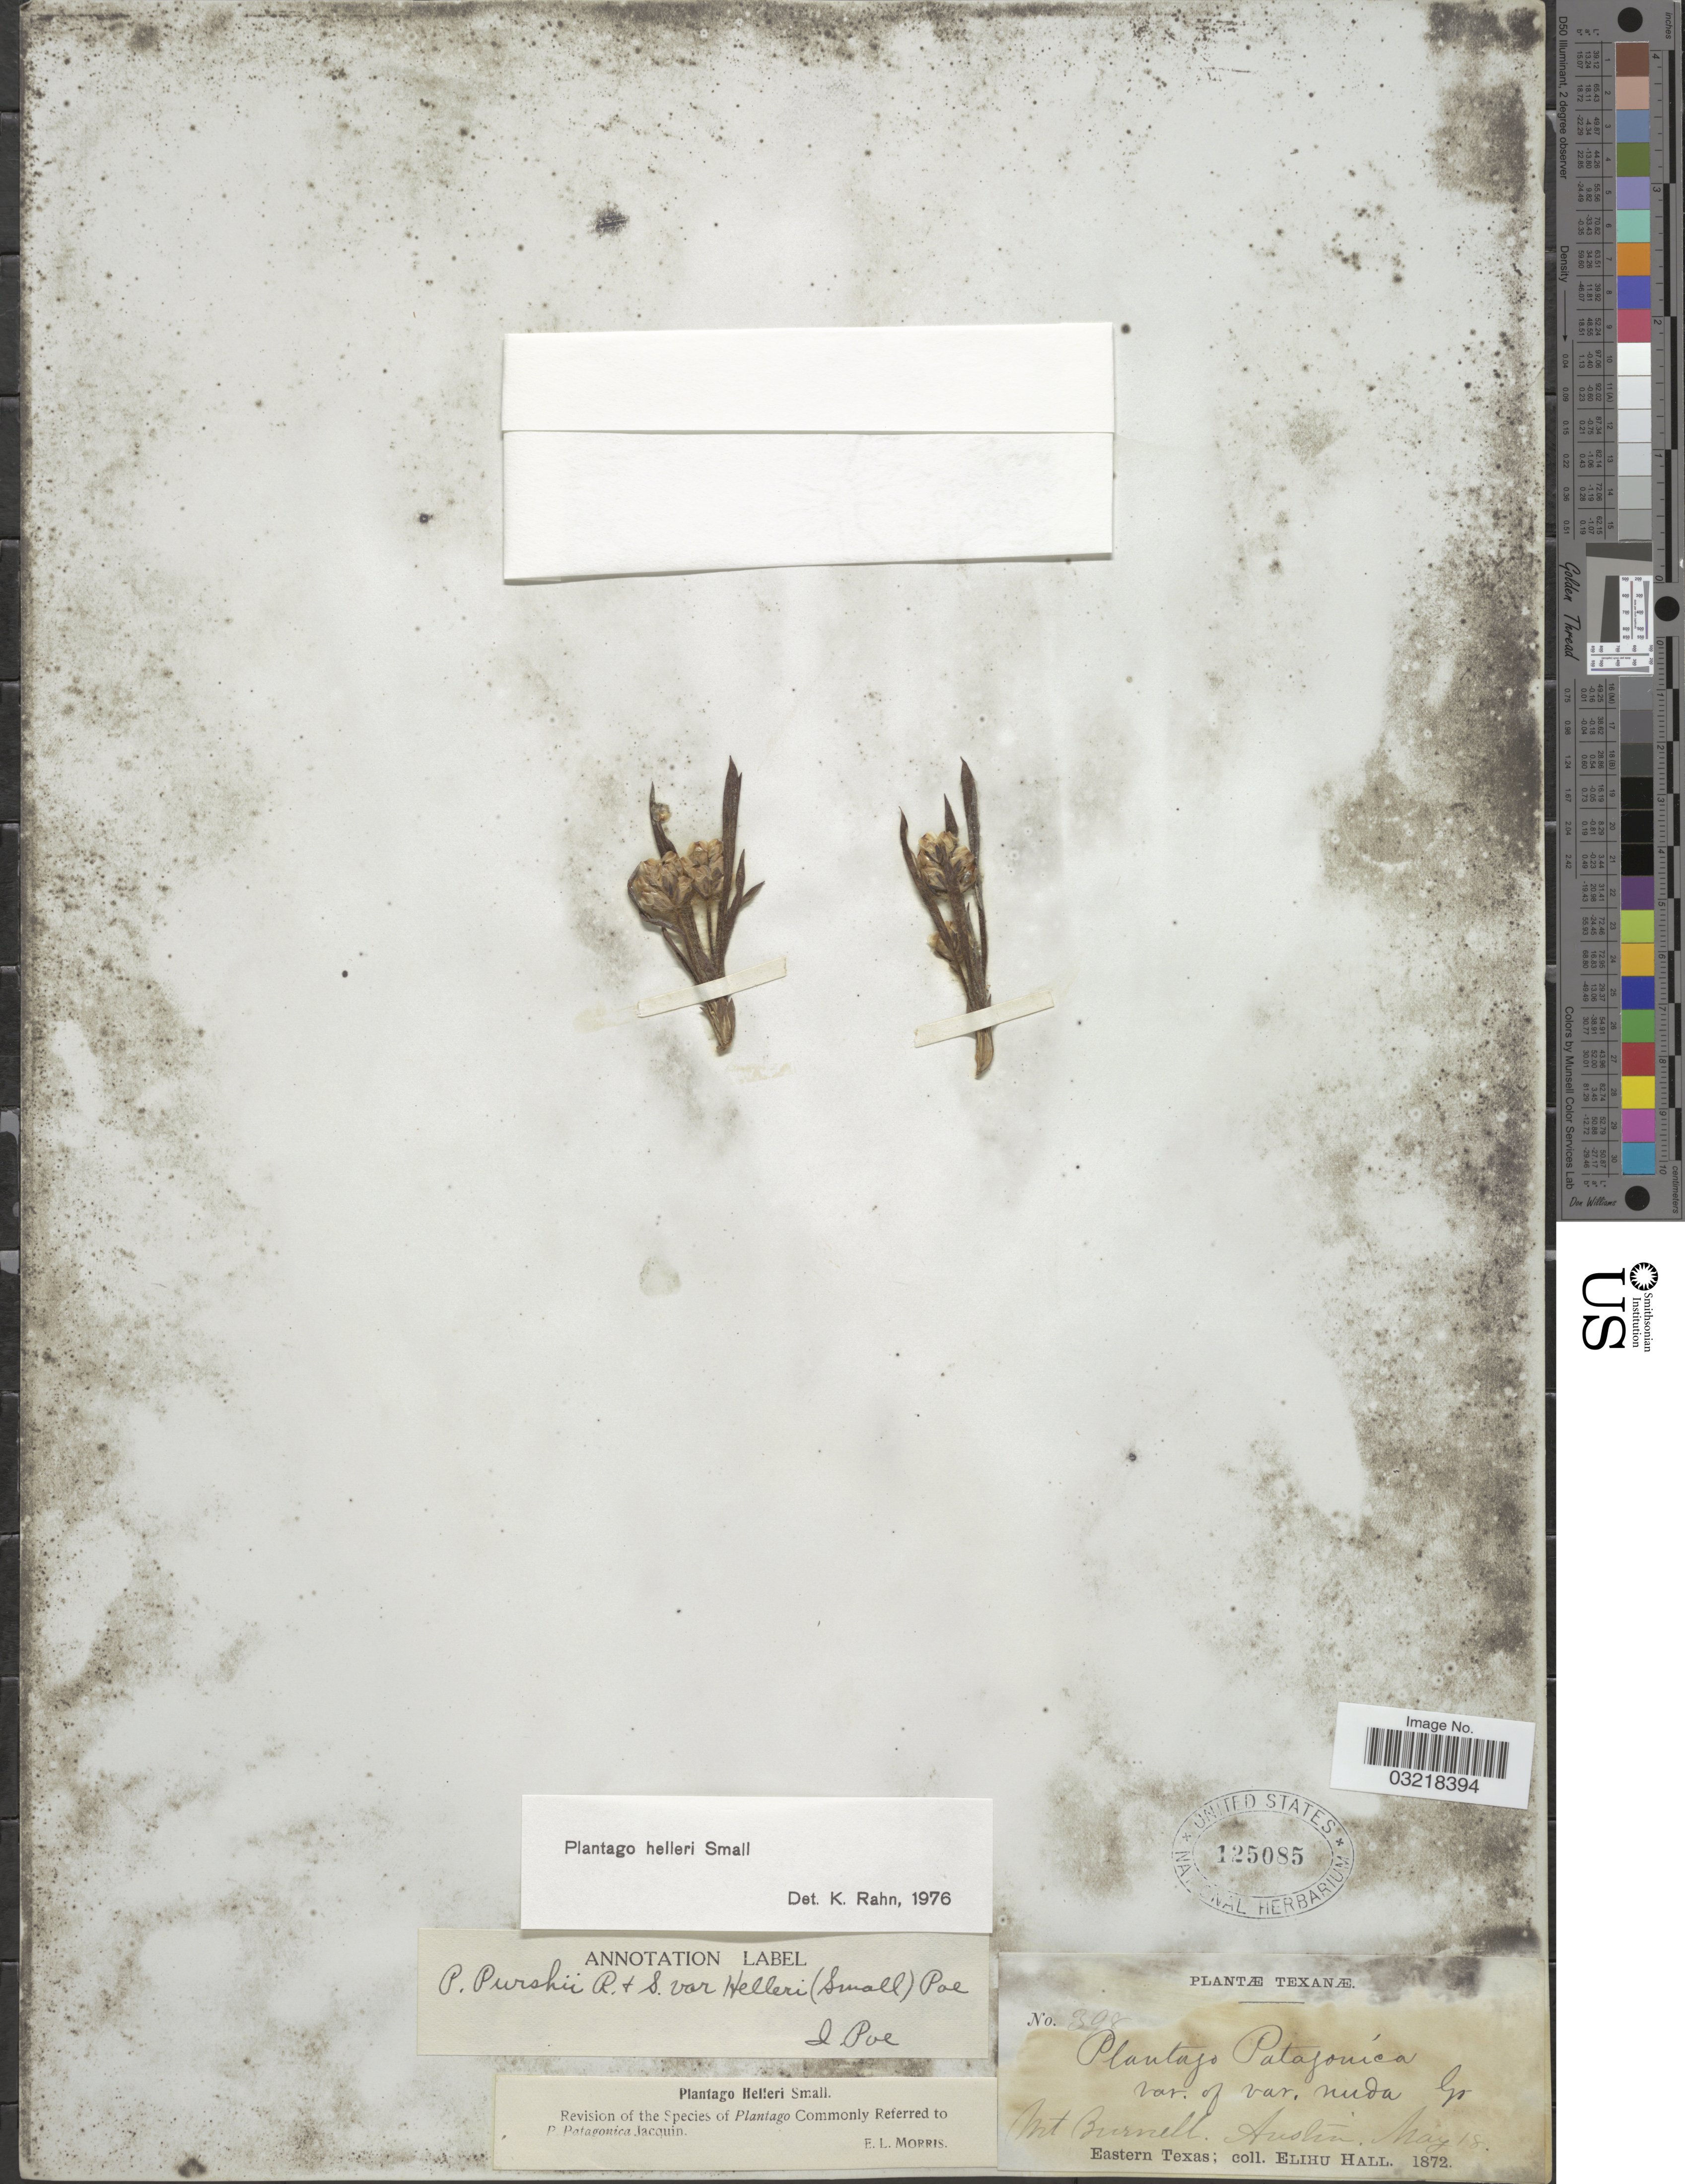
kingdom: Plantae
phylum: Tracheophyta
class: Magnoliopsida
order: Lamiales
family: Plantaginaceae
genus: Plantago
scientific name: Plantago helleri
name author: Small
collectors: E. Hall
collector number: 398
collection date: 1872-05-18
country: United States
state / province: Texas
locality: Mt Burnell. Austin. Eastern Texas.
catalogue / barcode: US 125085